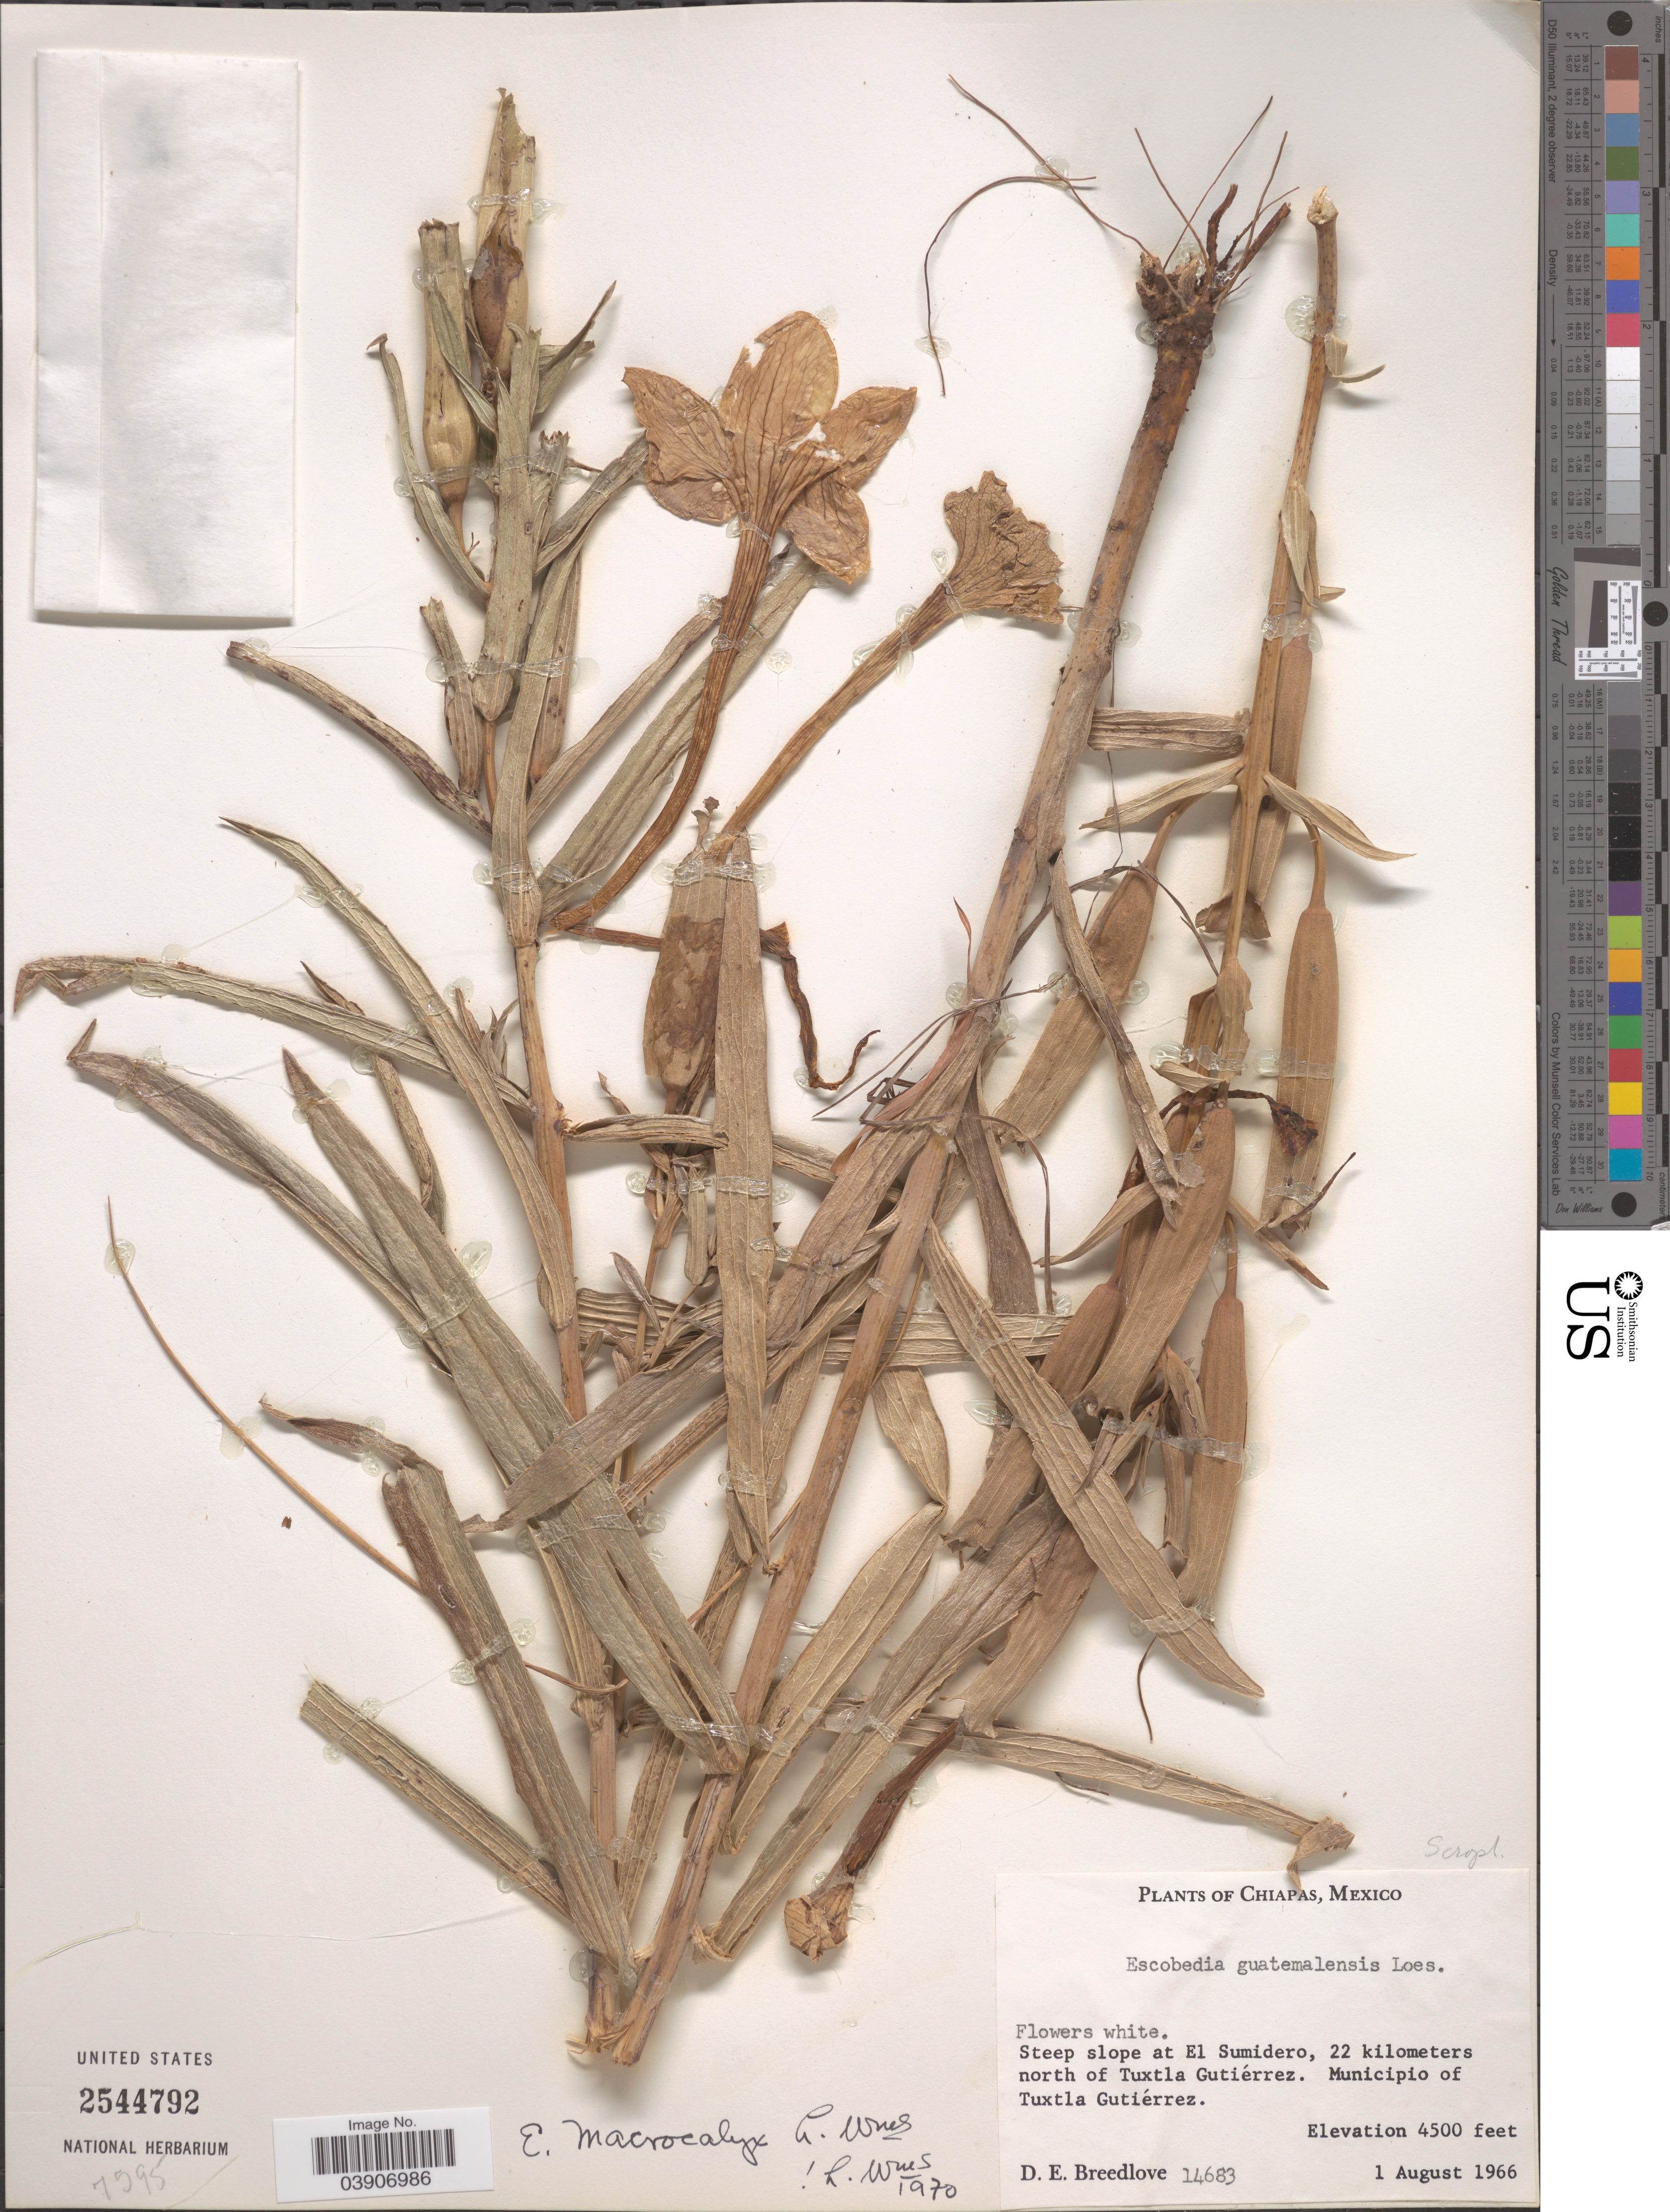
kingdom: Plantae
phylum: Tracheophyta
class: Magnoliopsida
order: Lamiales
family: Orobanchaceae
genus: Escobedia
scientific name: Escobedia macrocalyx Ll. Williams sp. nov. ined.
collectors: D. E. Breedlove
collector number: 14683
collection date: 1966-08-01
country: Mexico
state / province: Chiapas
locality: Steep slope at El Sumidero, 22 kilometers north of Tuxtla Gutiérrez. Municipio of Tuxtla Gutiérrez.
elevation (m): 1372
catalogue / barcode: US 2544792